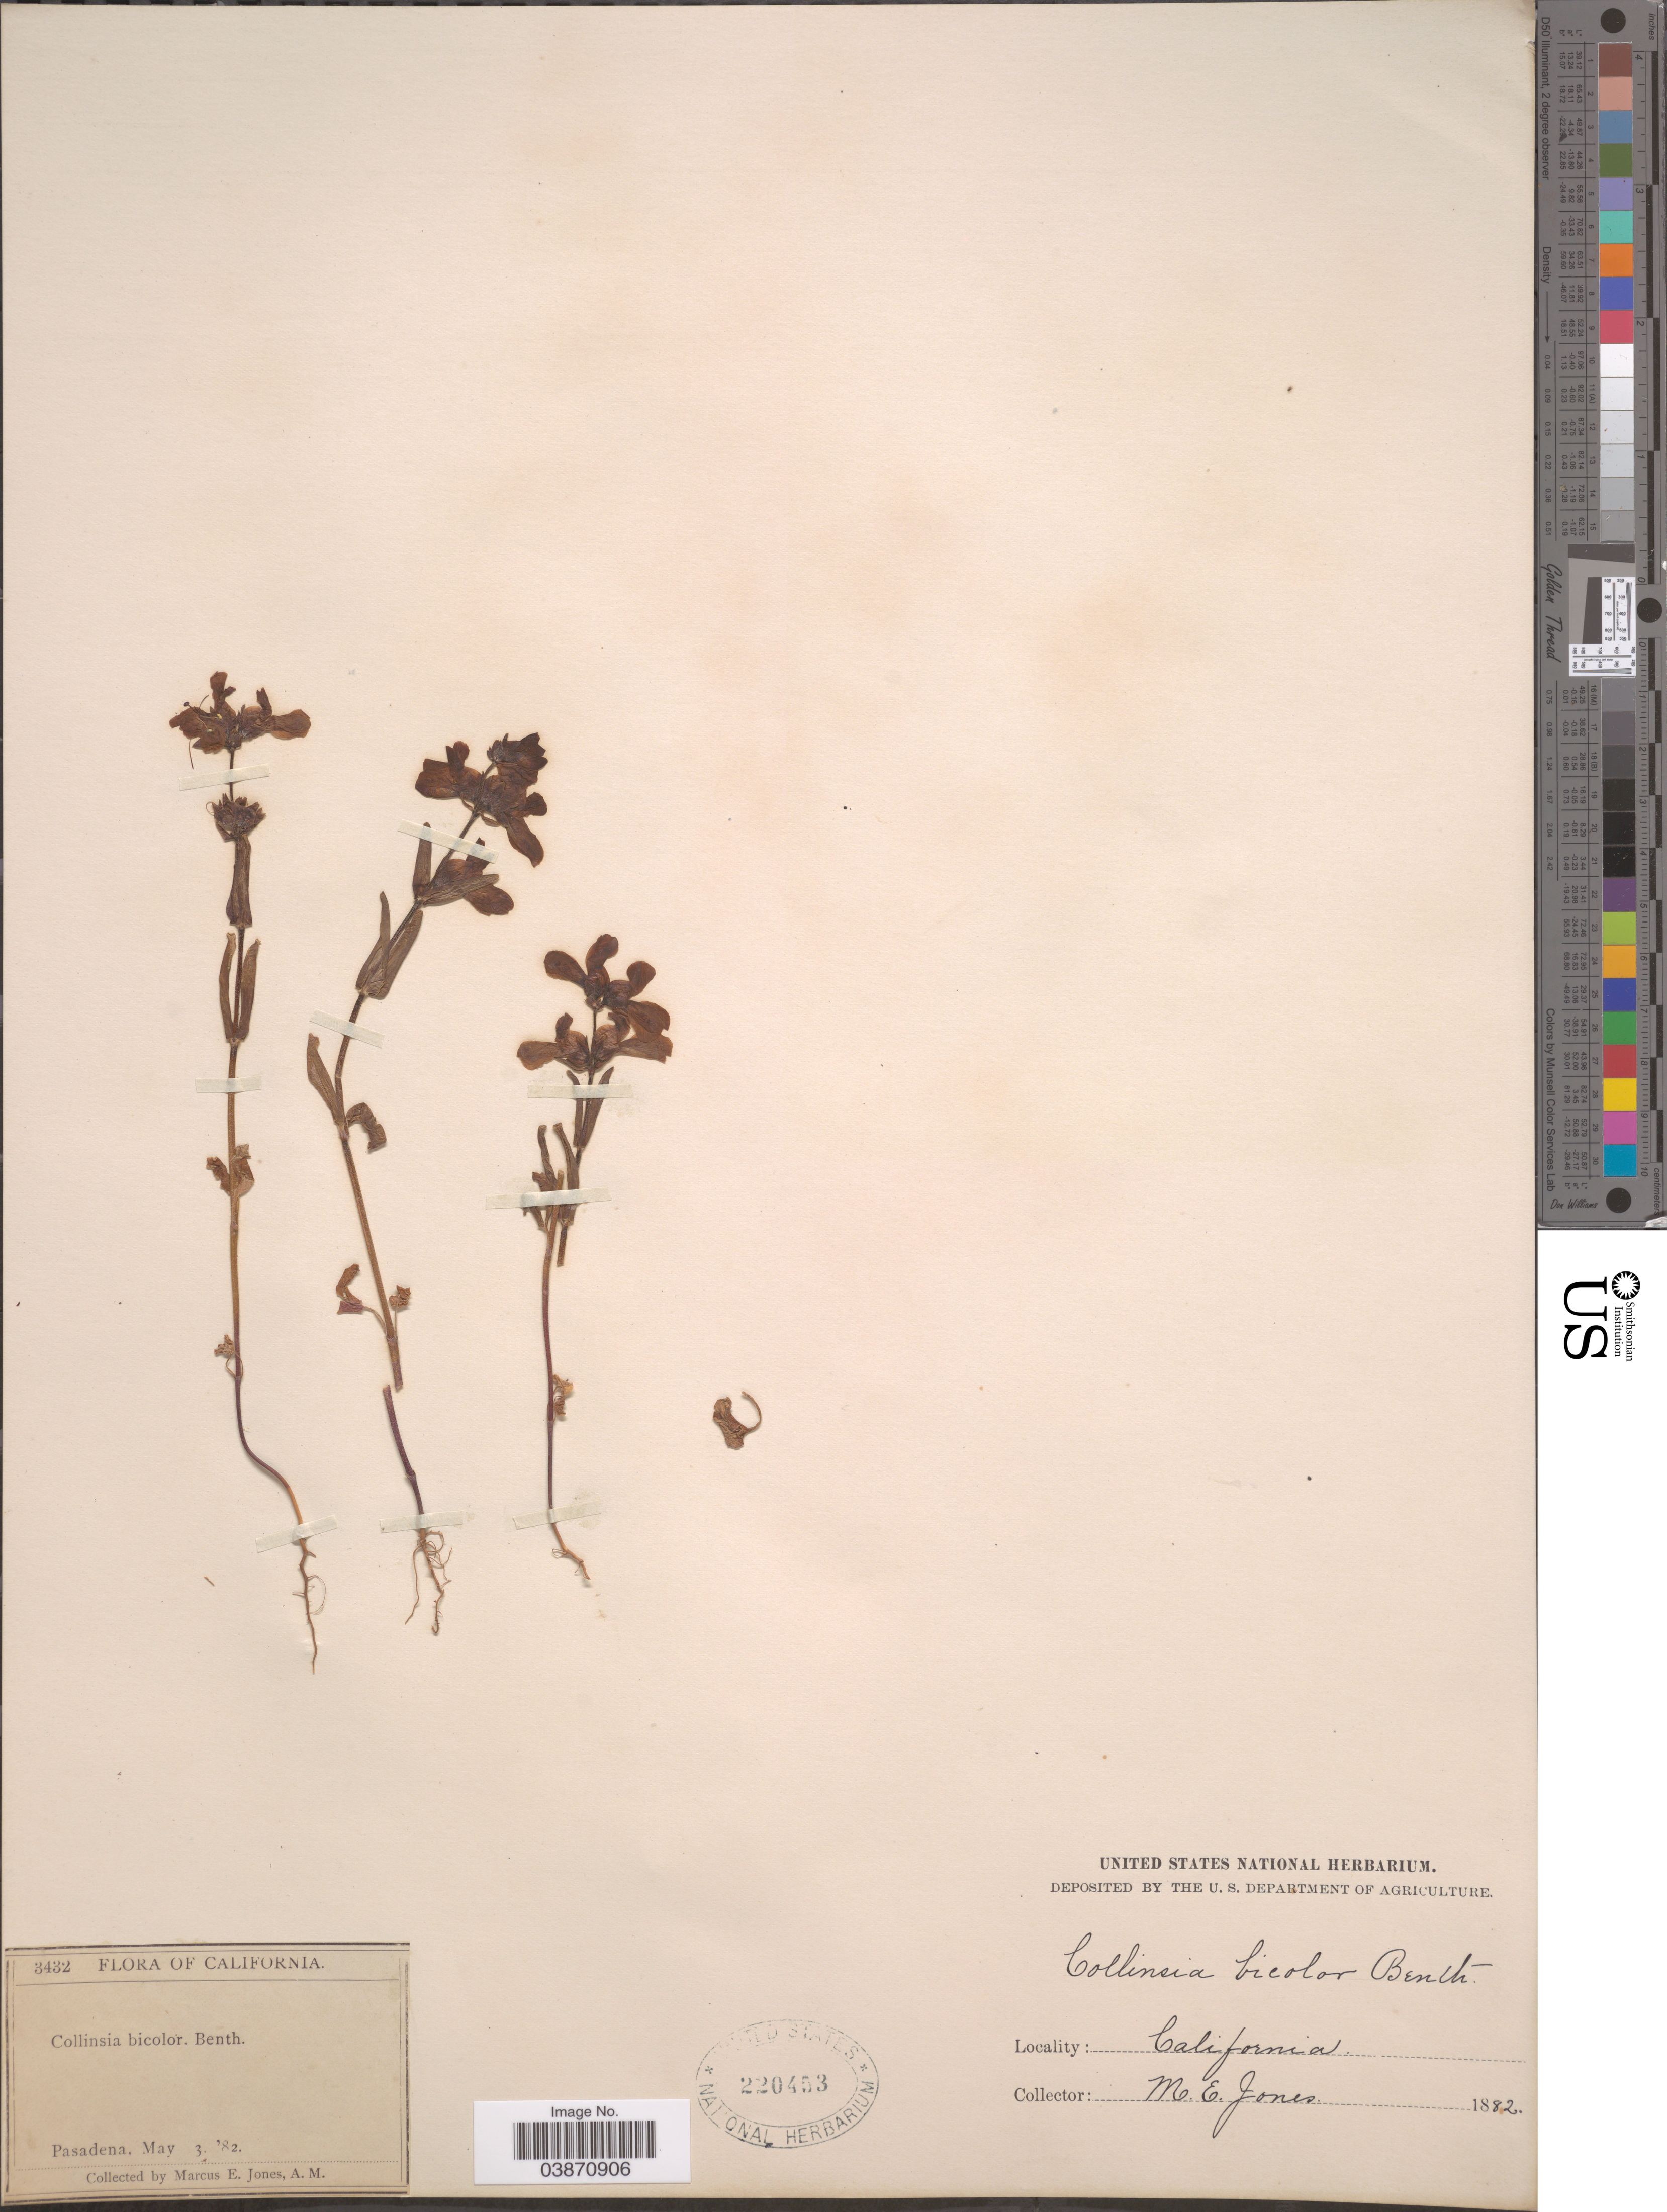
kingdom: Plantae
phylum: Tracheophyta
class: Magnoliopsida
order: Lamiales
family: Plantaginaceae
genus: Collinsia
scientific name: Collinsia bicolor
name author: Raf.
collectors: M. E. Jones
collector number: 3432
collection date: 1882-05-03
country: United States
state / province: California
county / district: Los Angeles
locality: Pasadena.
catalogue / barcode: US 220453